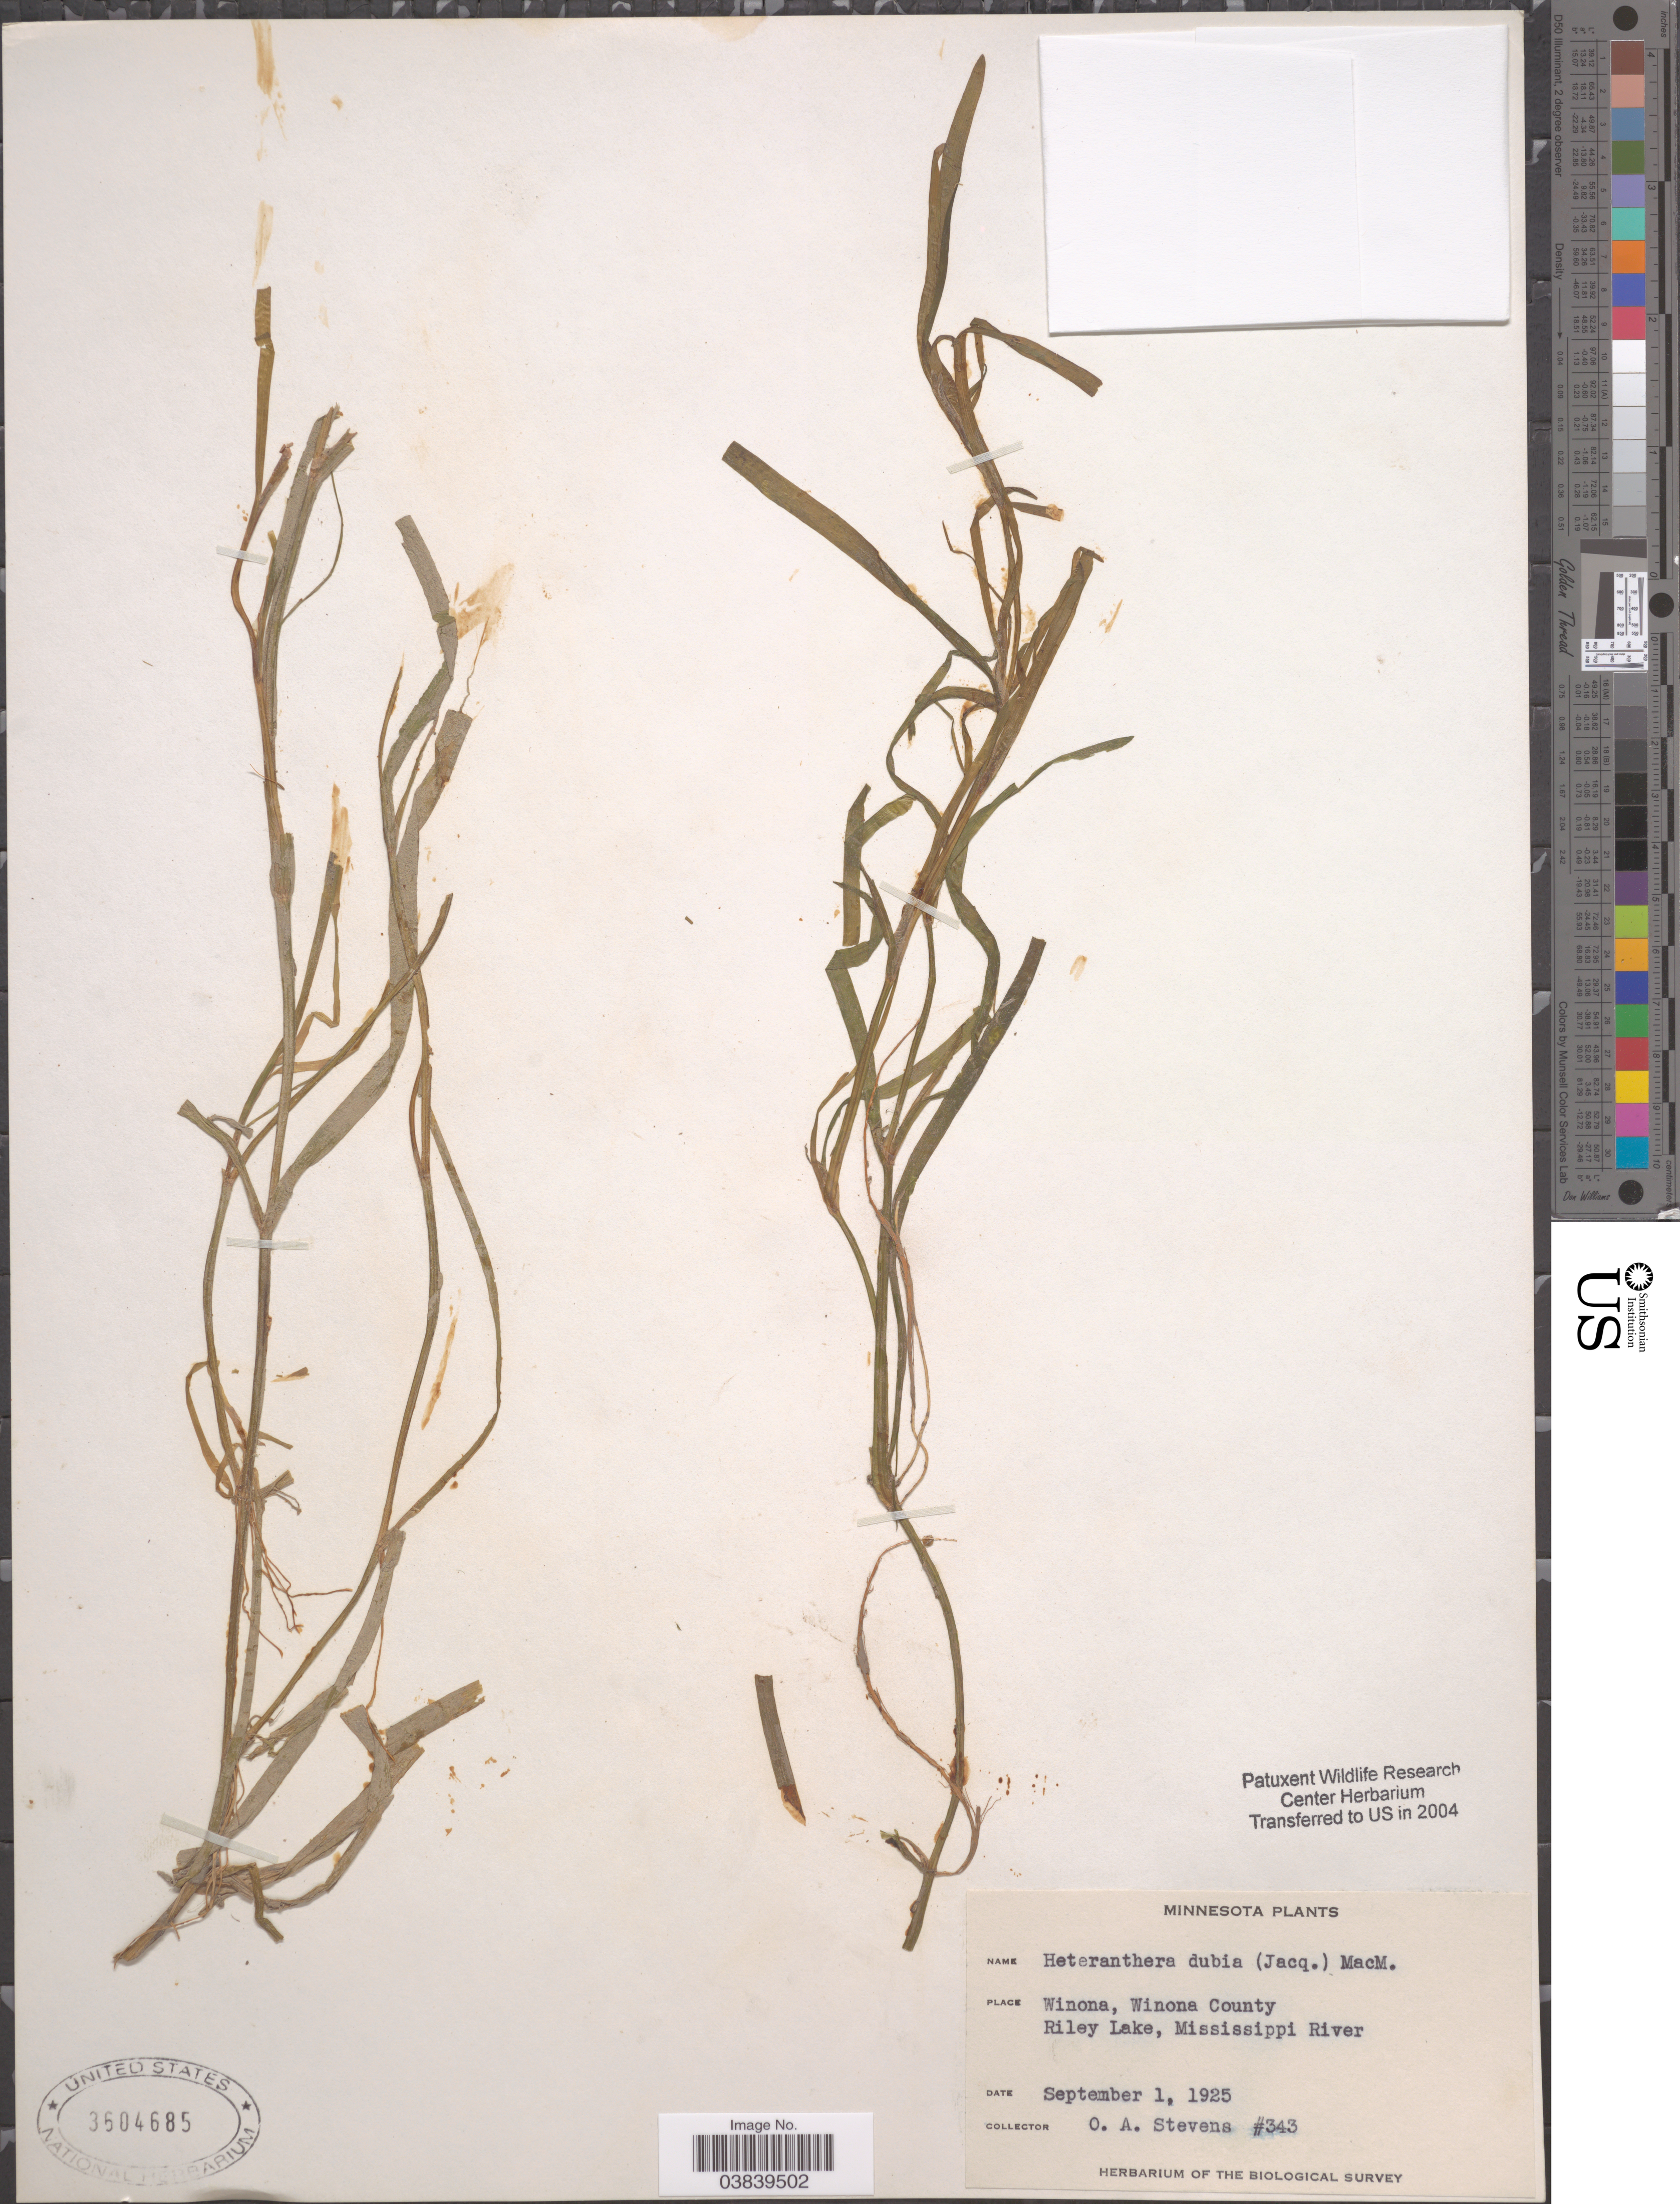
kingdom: Plantae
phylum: Tracheophyta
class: Liliopsida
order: Commelinales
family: Pontederiaceae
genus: Heteranthera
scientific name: Heteranthera dubia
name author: (Jacq.) MacMill.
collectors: O. A. Stevens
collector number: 343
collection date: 1925-09-01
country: United States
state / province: Mississippi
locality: Winona, Winona County. Riley Lake, Mississippi River.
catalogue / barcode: US 3604685